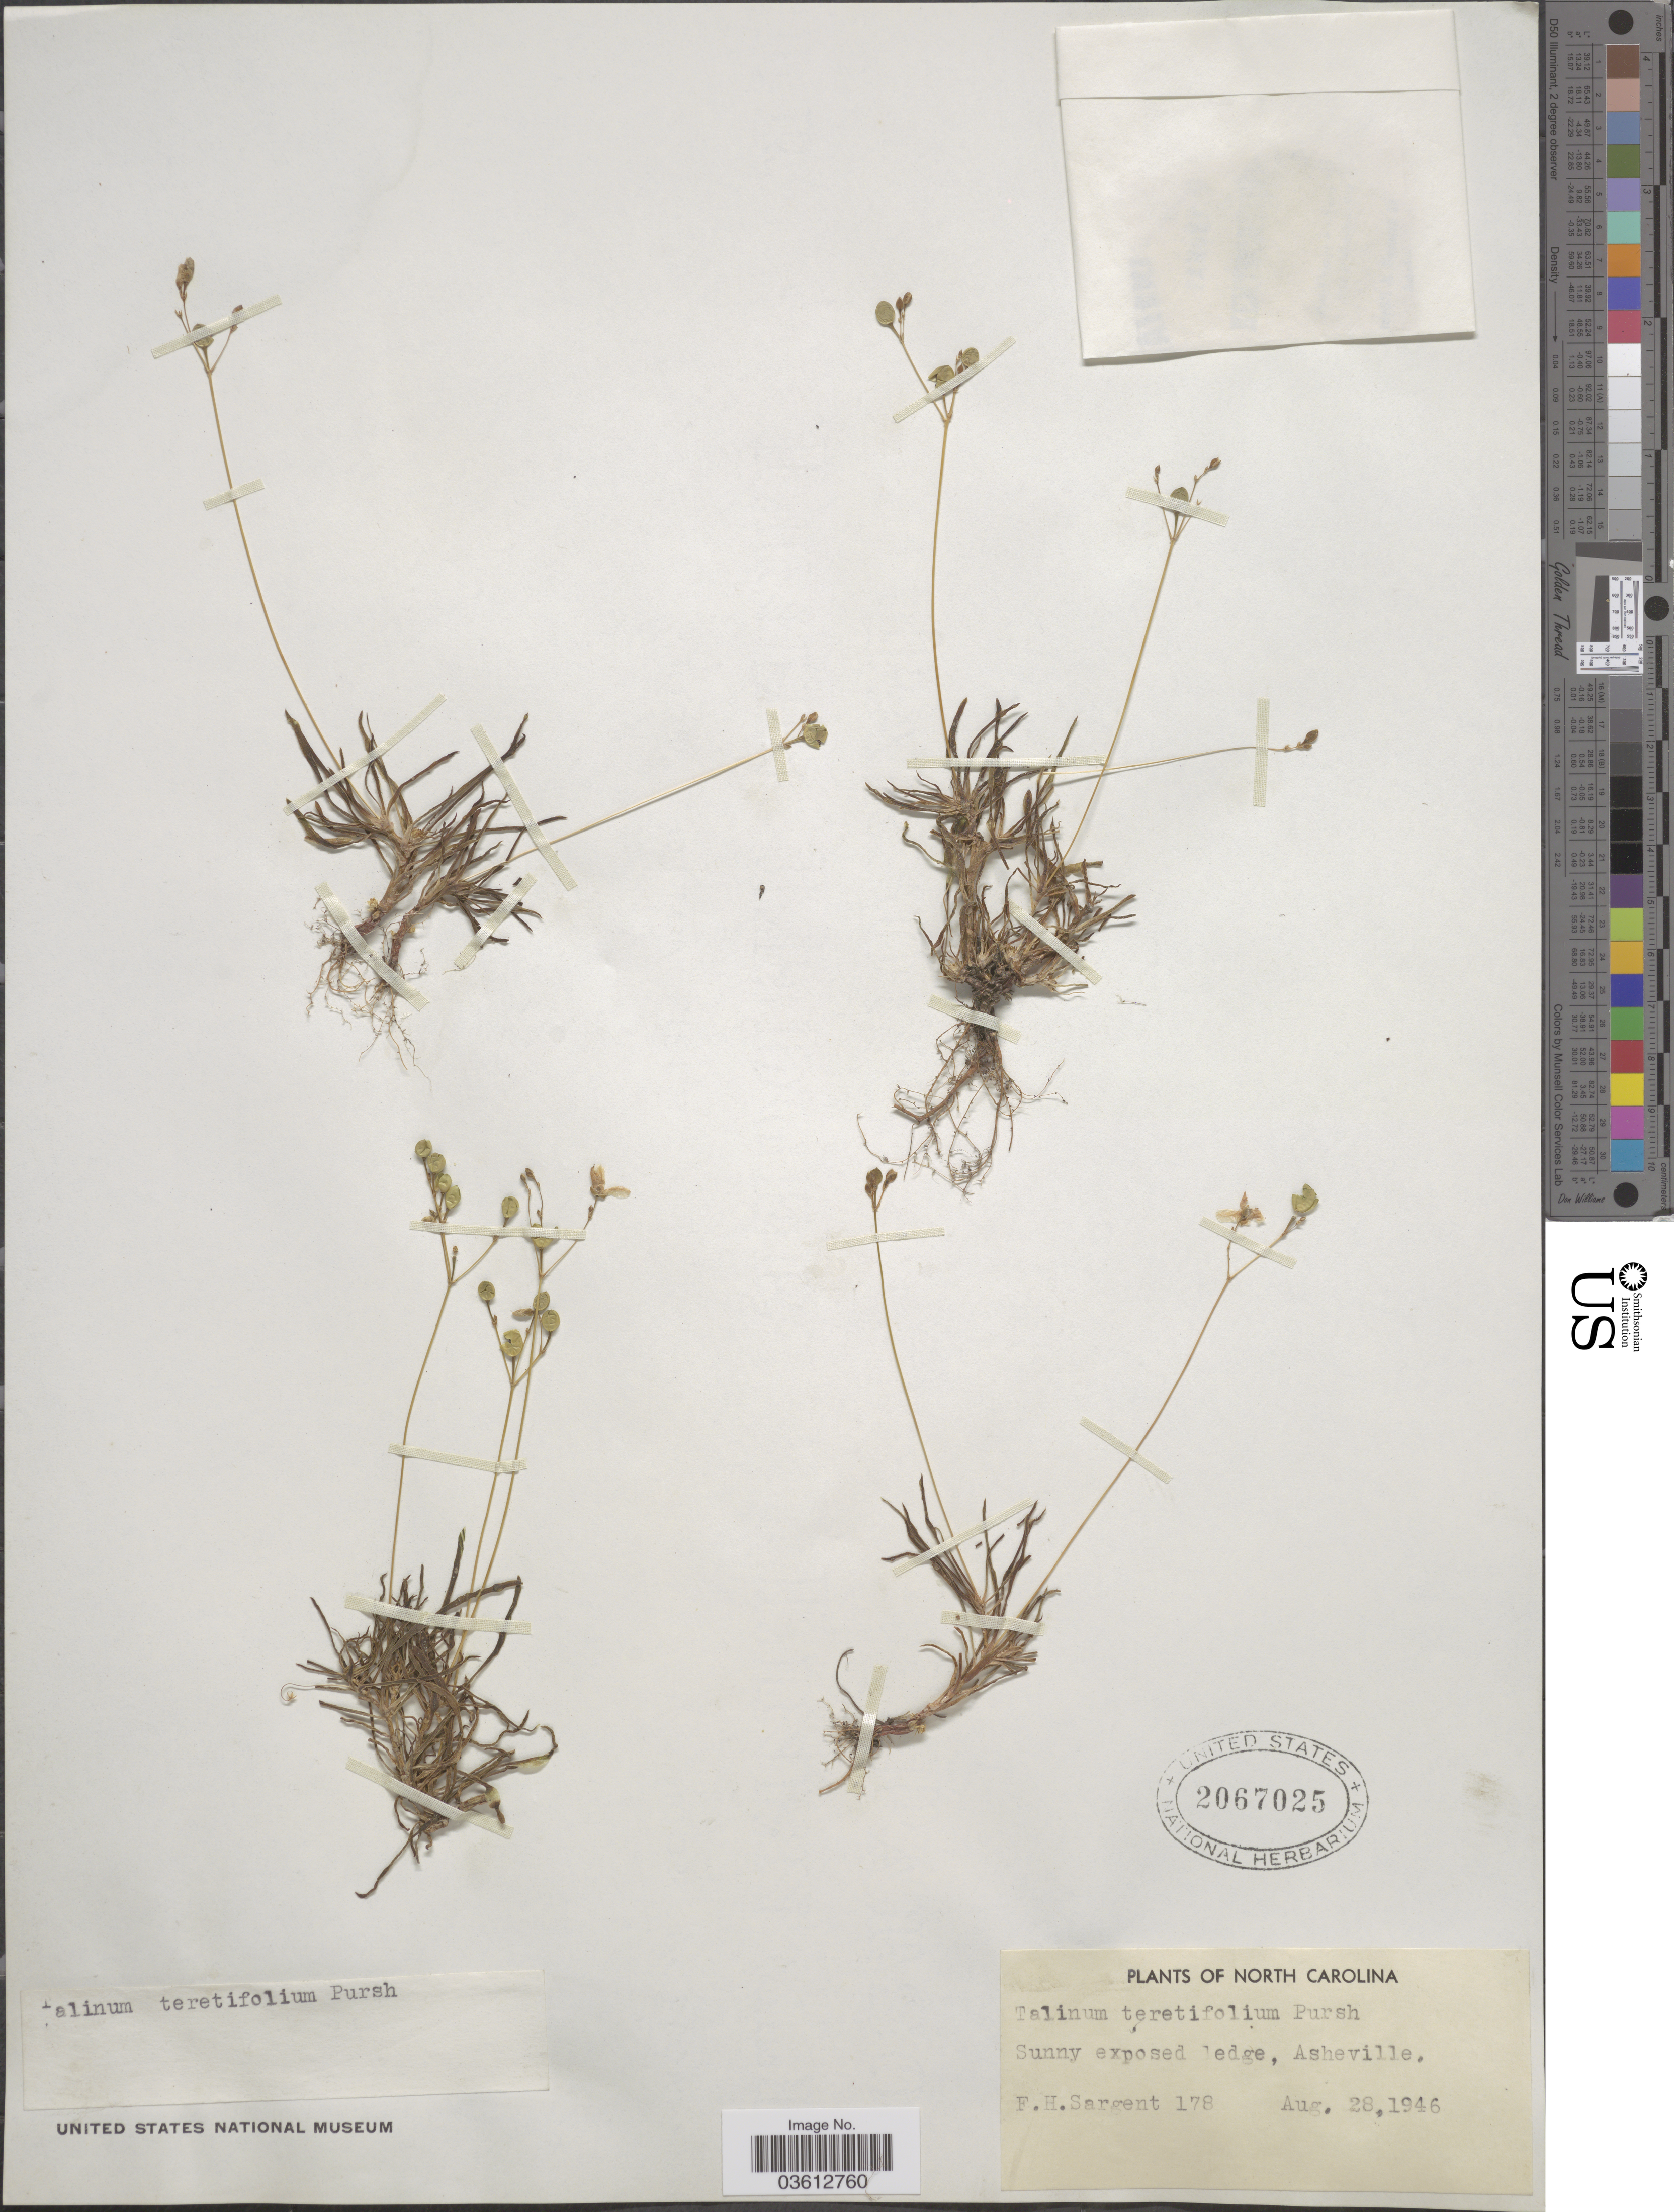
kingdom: Plantae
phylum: Tracheophyta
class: Magnoliopsida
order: Caryophyllales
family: Talinaceae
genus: Talinum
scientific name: Talinum teretifolium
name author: Pursh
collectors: F. H. Sargent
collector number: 178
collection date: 1946-08-28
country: United States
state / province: North Carolina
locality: Sunny exposed ledge, Asheville.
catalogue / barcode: US 2067025